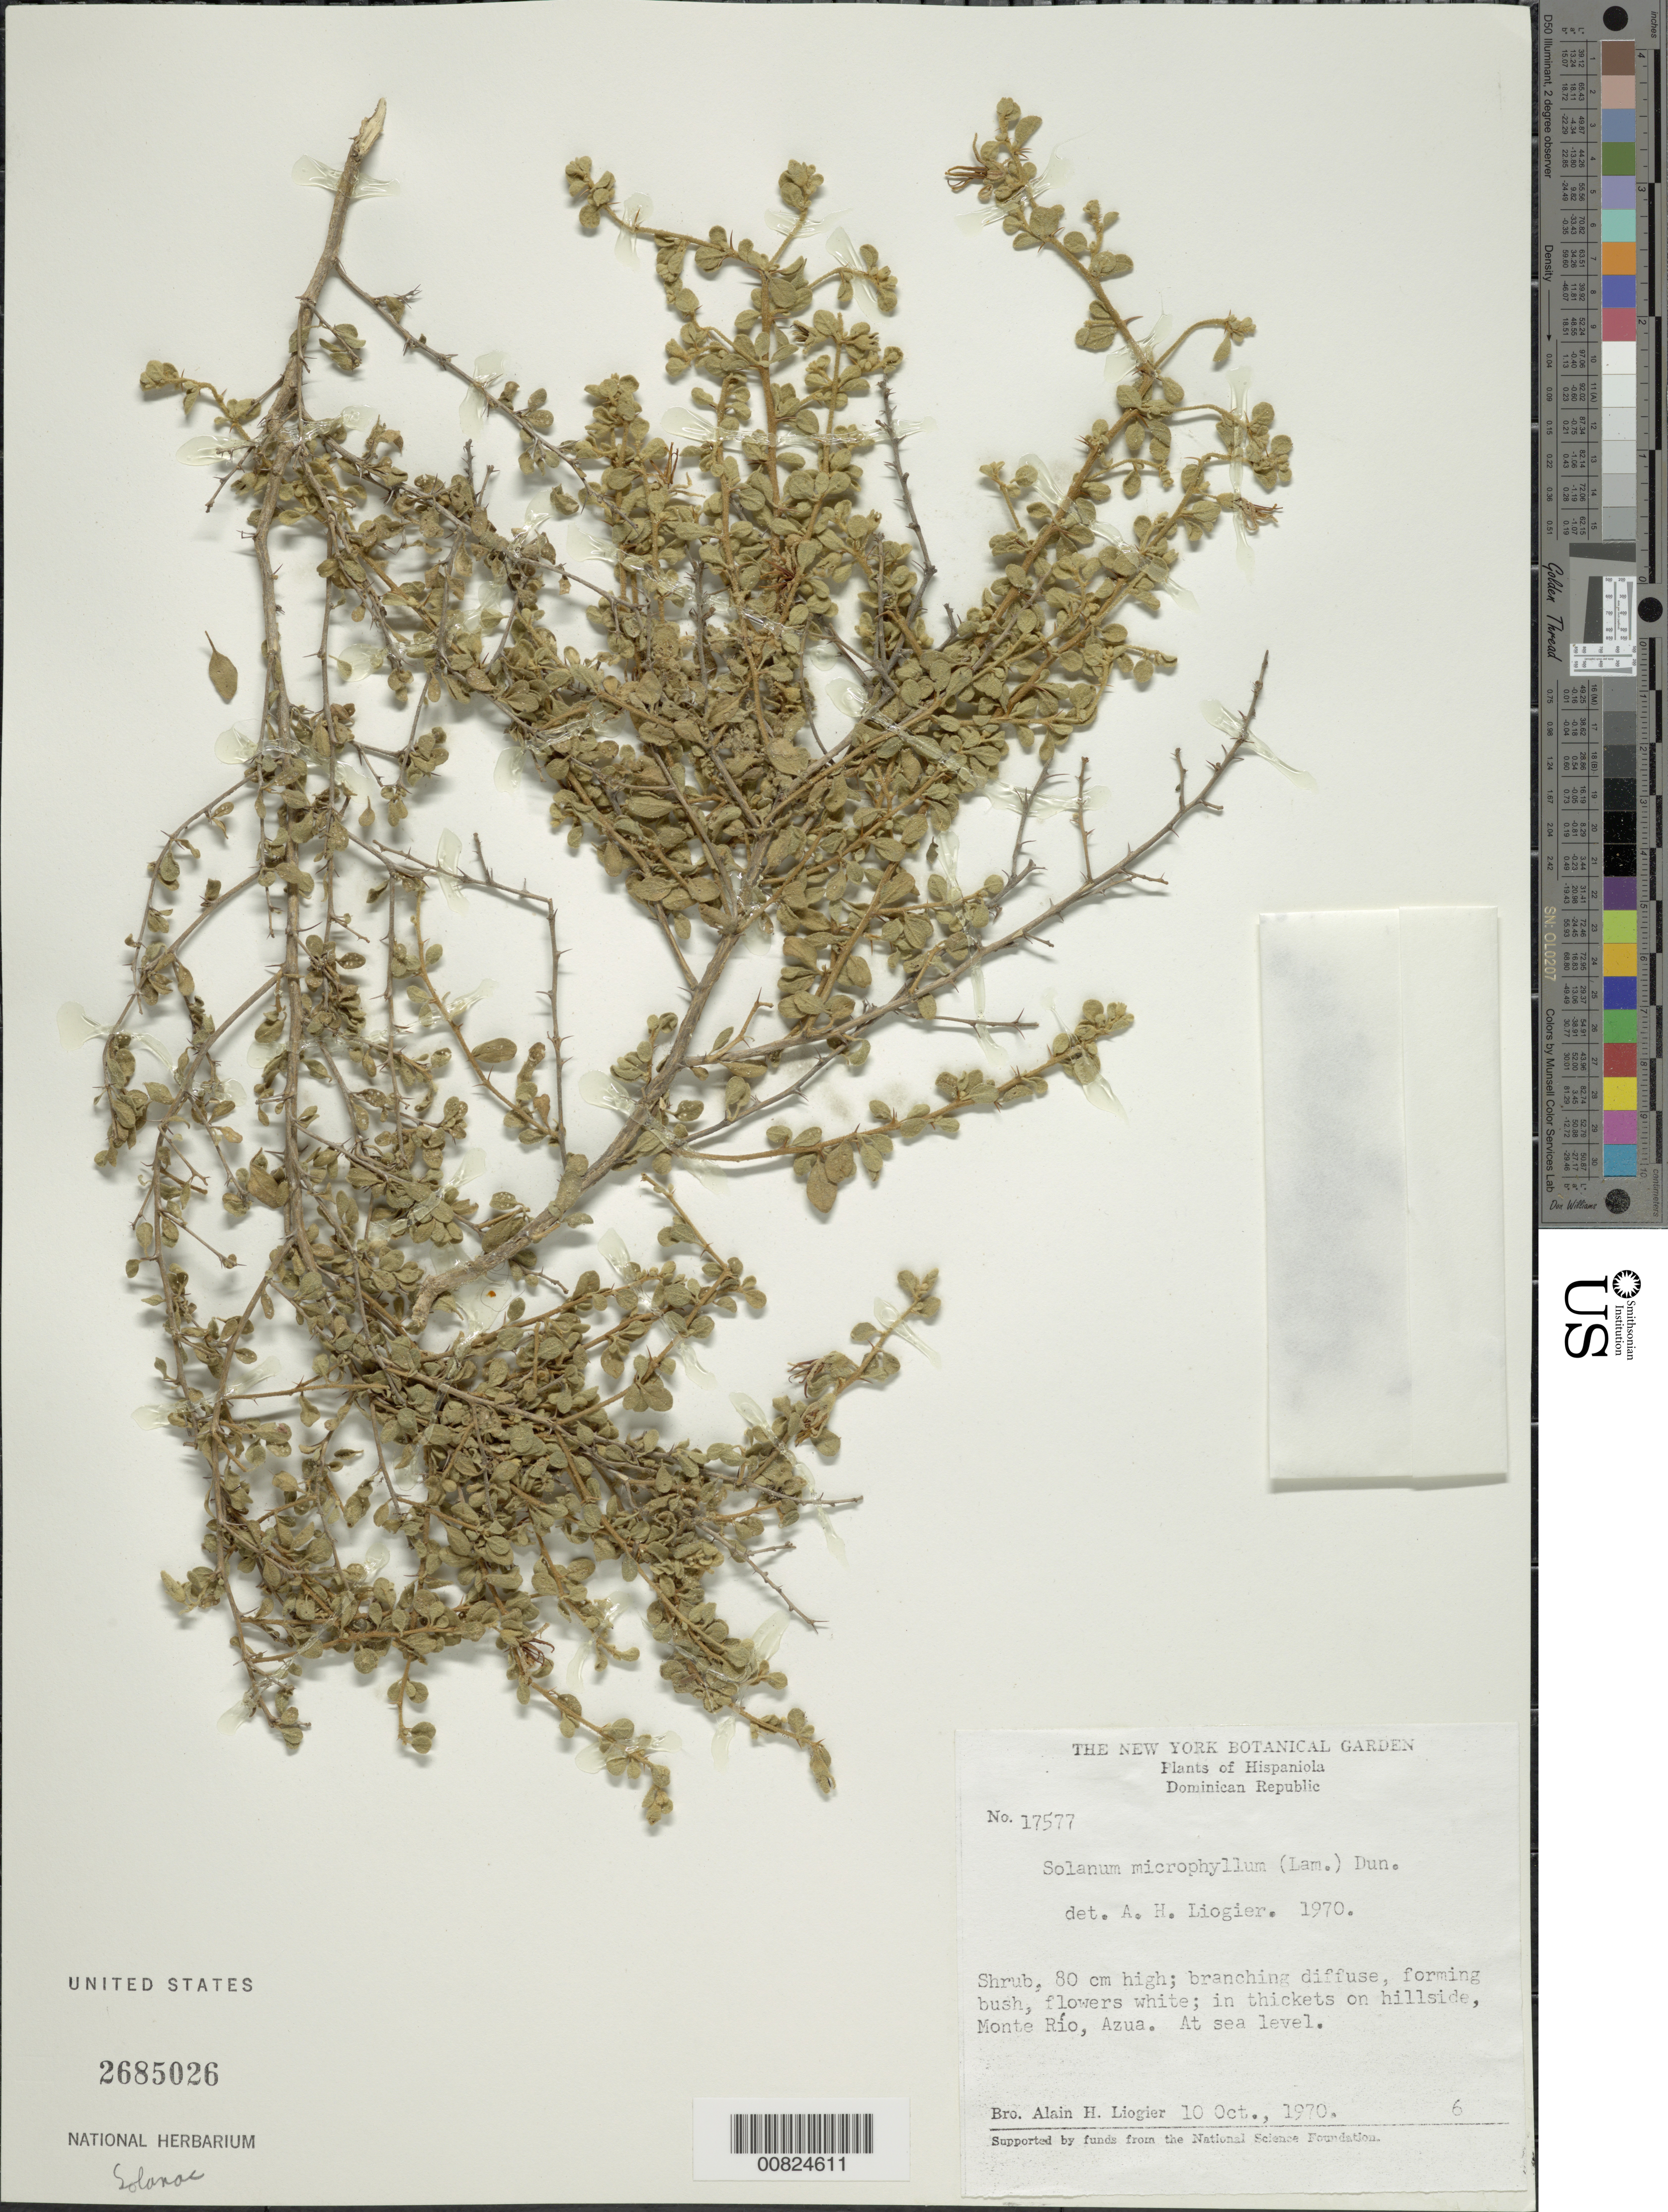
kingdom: Plantae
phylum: Tracheophyta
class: Magnoliopsida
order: Solanales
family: Solanaceae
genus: Solanum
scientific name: Solanum microphyllum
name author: Hawkes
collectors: A. H. Liogier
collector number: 17577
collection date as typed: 10 Oct 1970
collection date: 1970-10-10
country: Dominican Republic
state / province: Azua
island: Hispaniola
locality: Mone Río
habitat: In thickets on hillside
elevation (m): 0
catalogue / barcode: US 2685026